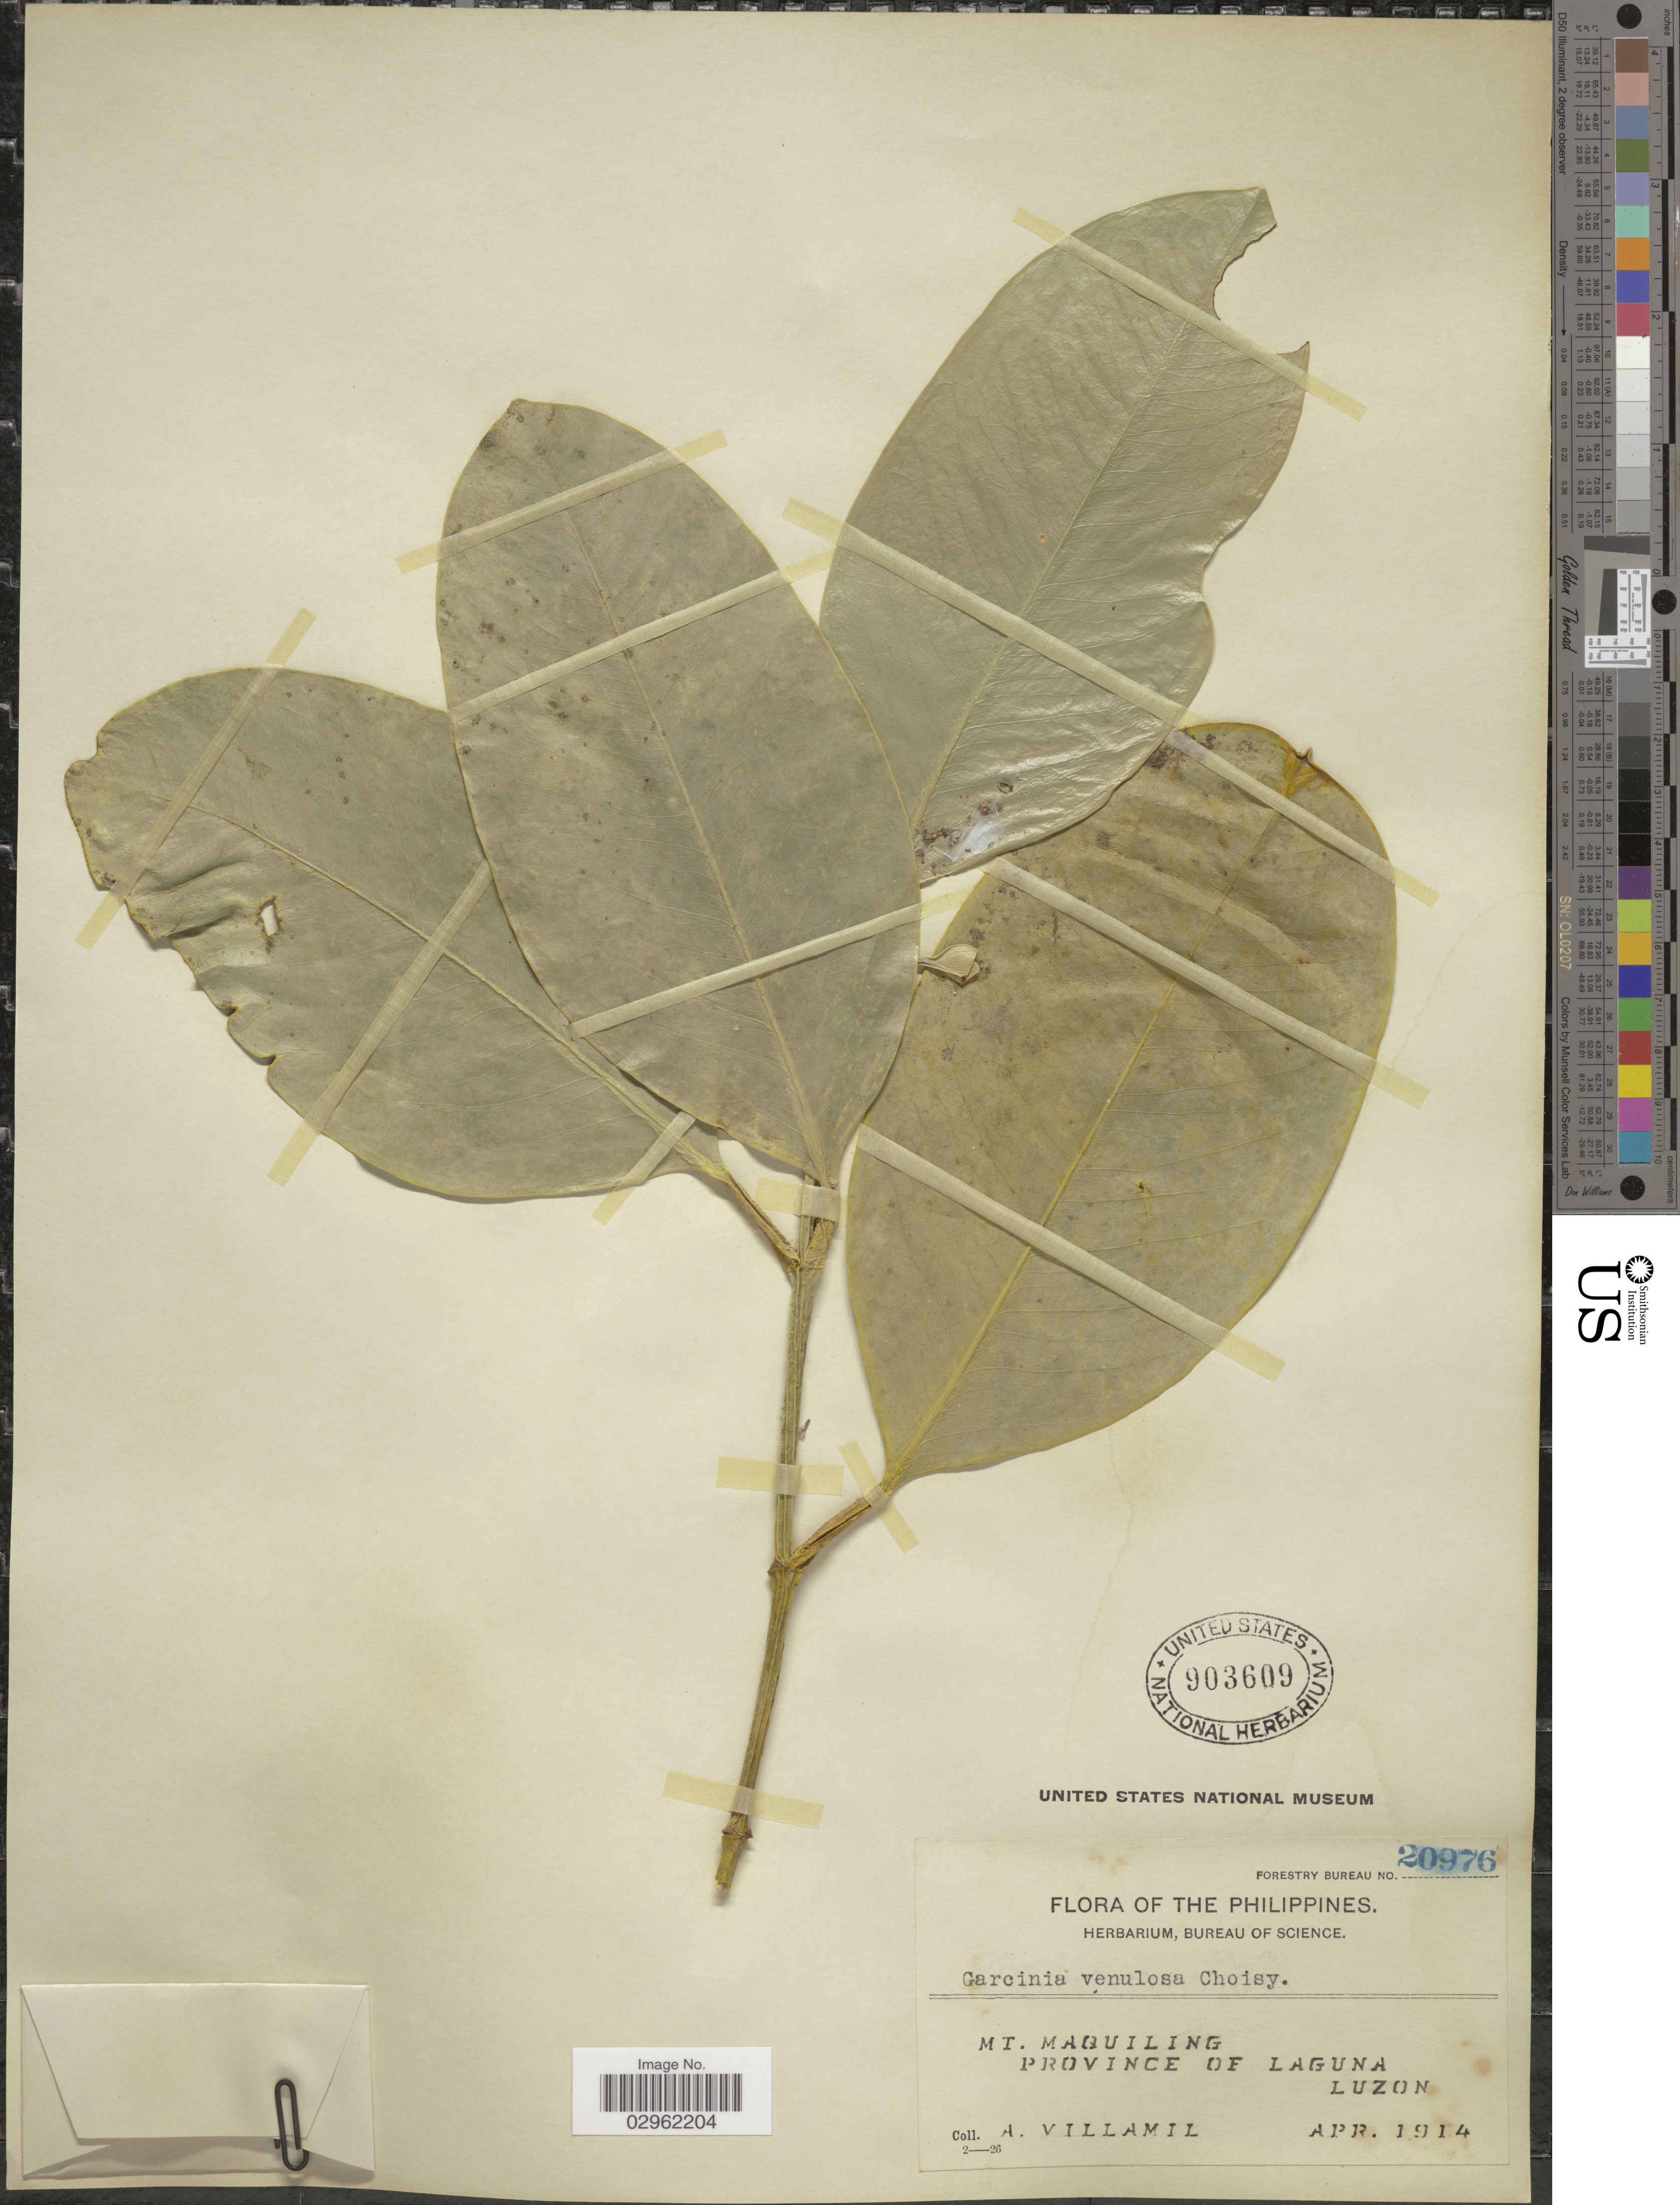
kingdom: Plantae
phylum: Tracheophyta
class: Magnoliopsida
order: Malpighiales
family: Clusiaceae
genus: Garcinia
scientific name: Garcinia venulosa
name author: (Blanco) Choisy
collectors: A. Villamil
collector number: Forestry Bureau 20976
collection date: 1914-04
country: Philippines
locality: Mt. Maquiling, Province of Laguna, Luzon.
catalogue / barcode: US 903609